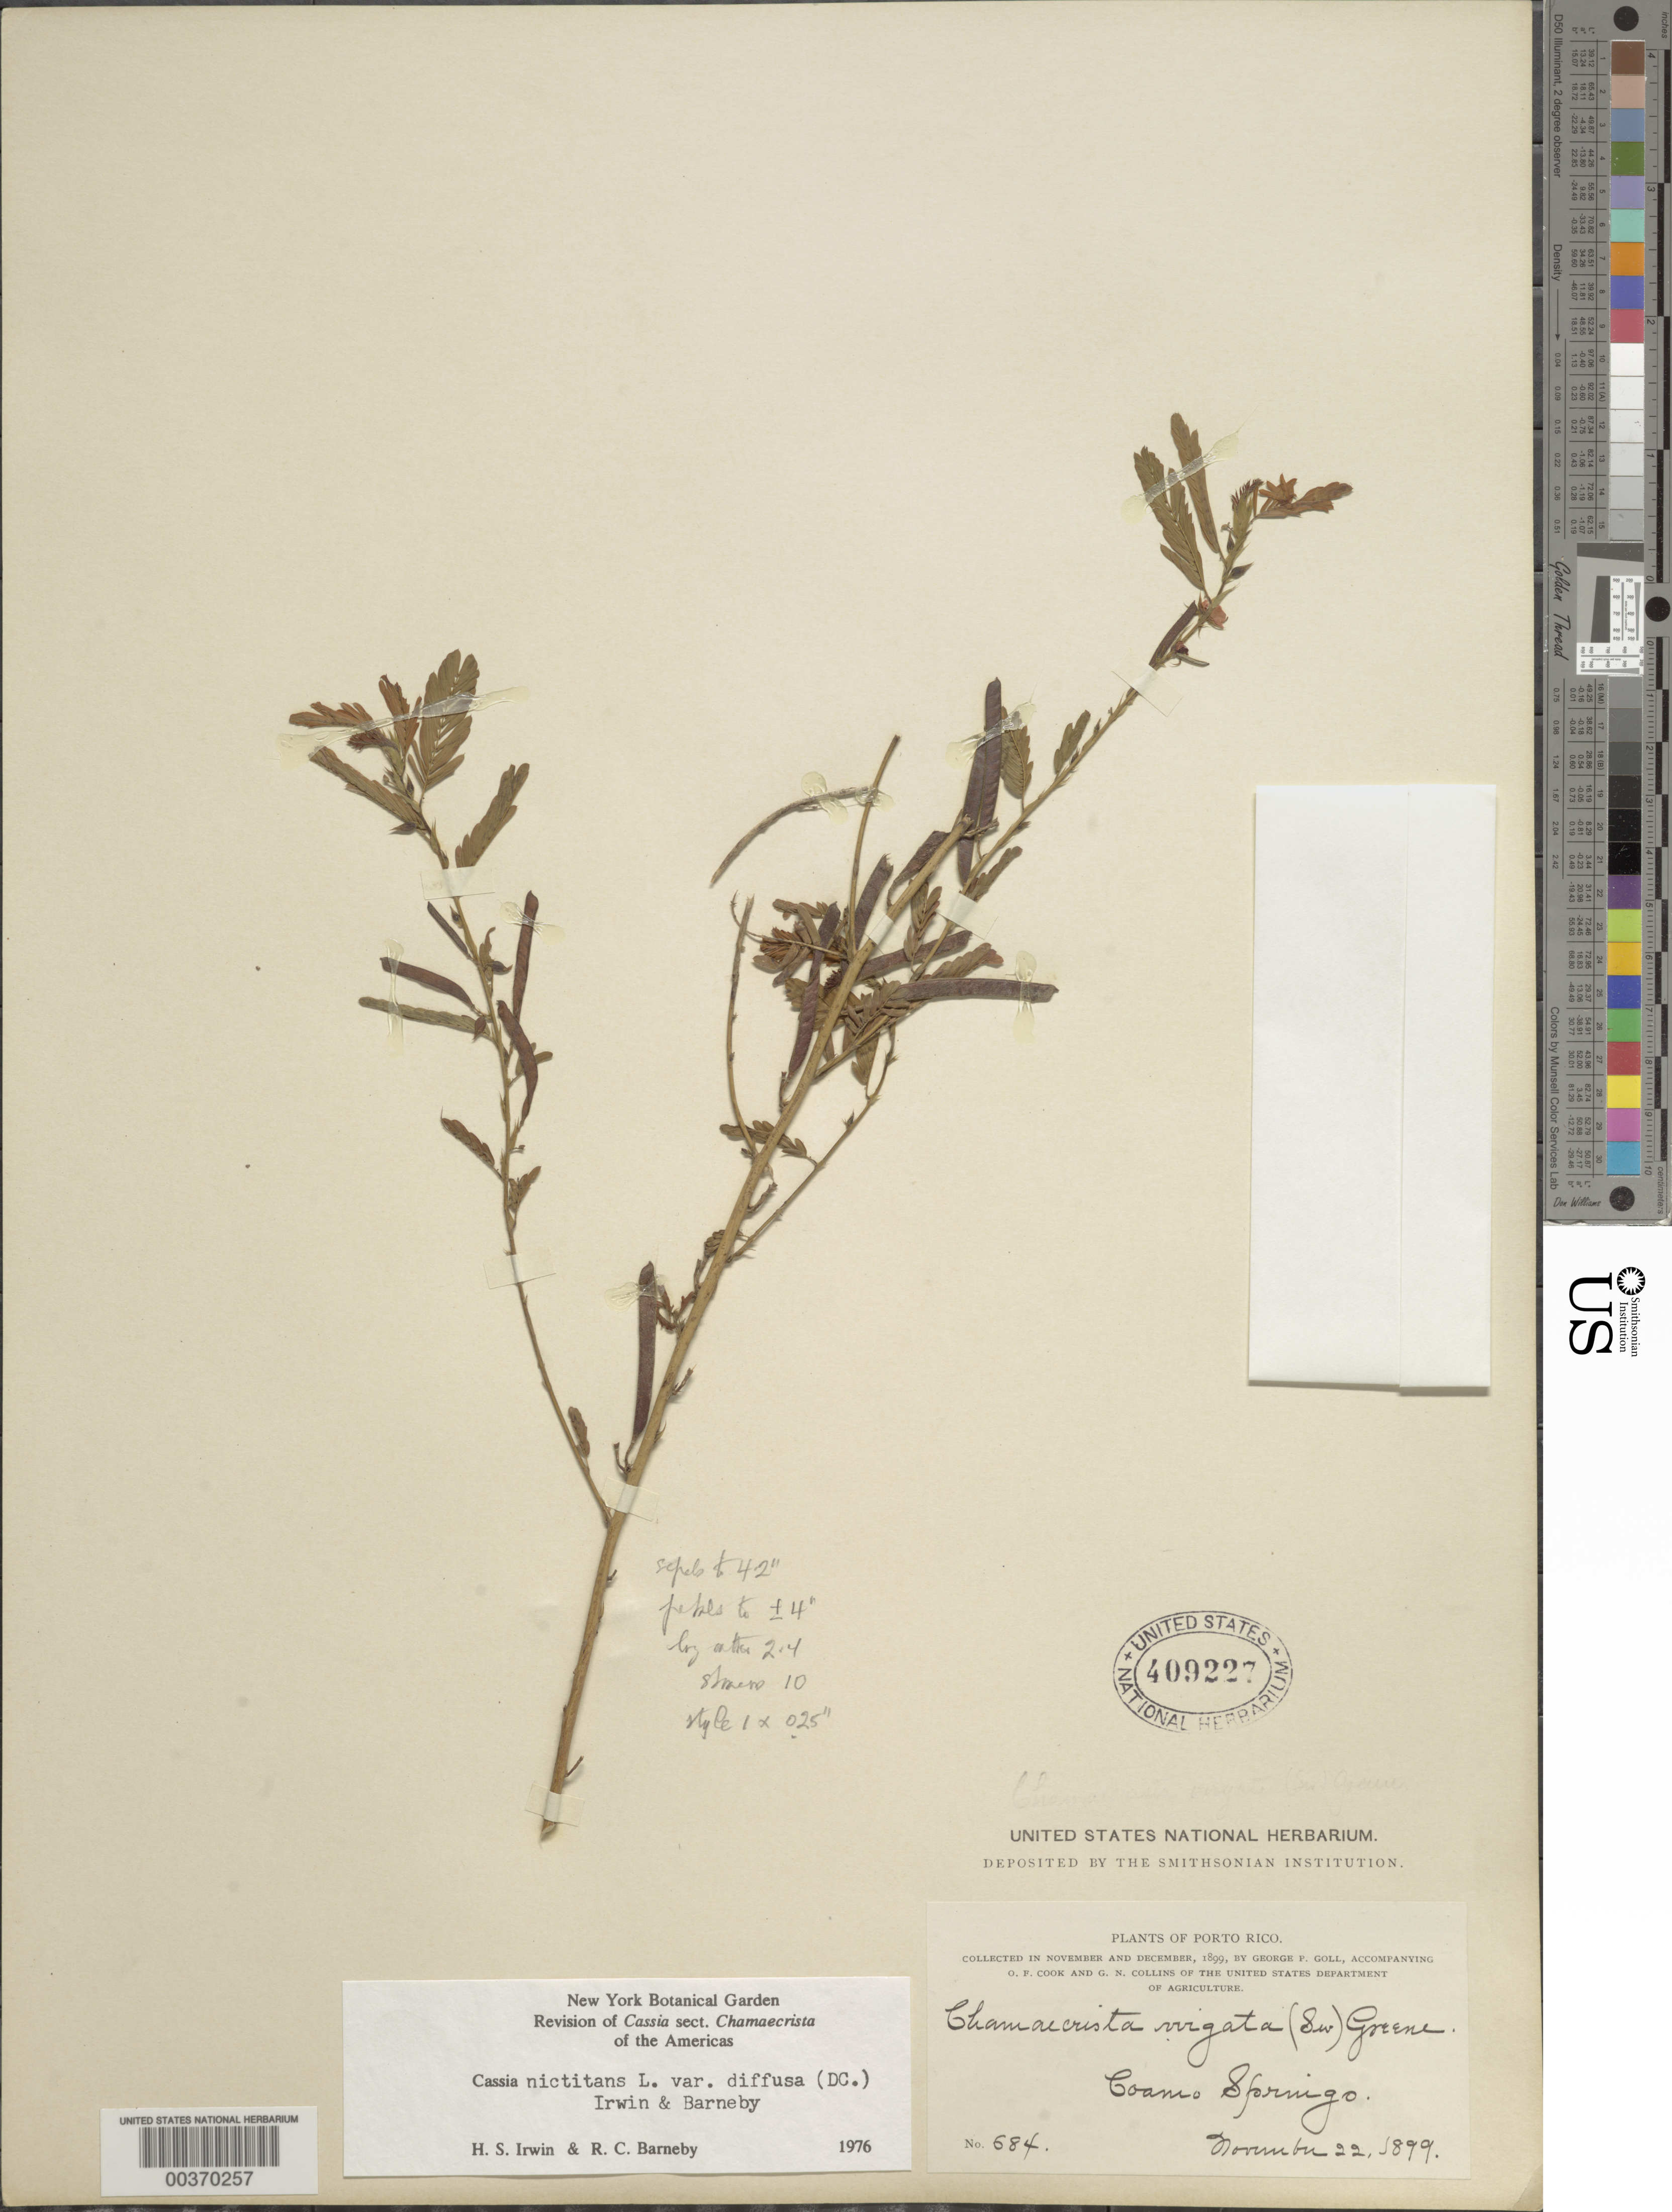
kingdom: Plantae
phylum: Tracheophyta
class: Magnoliopsida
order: Fabales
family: Fabaceae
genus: Chamaecrista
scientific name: Chamaecrista nictitans var. diffusa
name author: (DC.) H.S. Irwin & Barneby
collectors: G. Goll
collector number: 684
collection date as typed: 22 Nov 1899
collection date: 1899-11-22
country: Puerto Rico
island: Greater Antilles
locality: Coamo springs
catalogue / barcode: US 409227